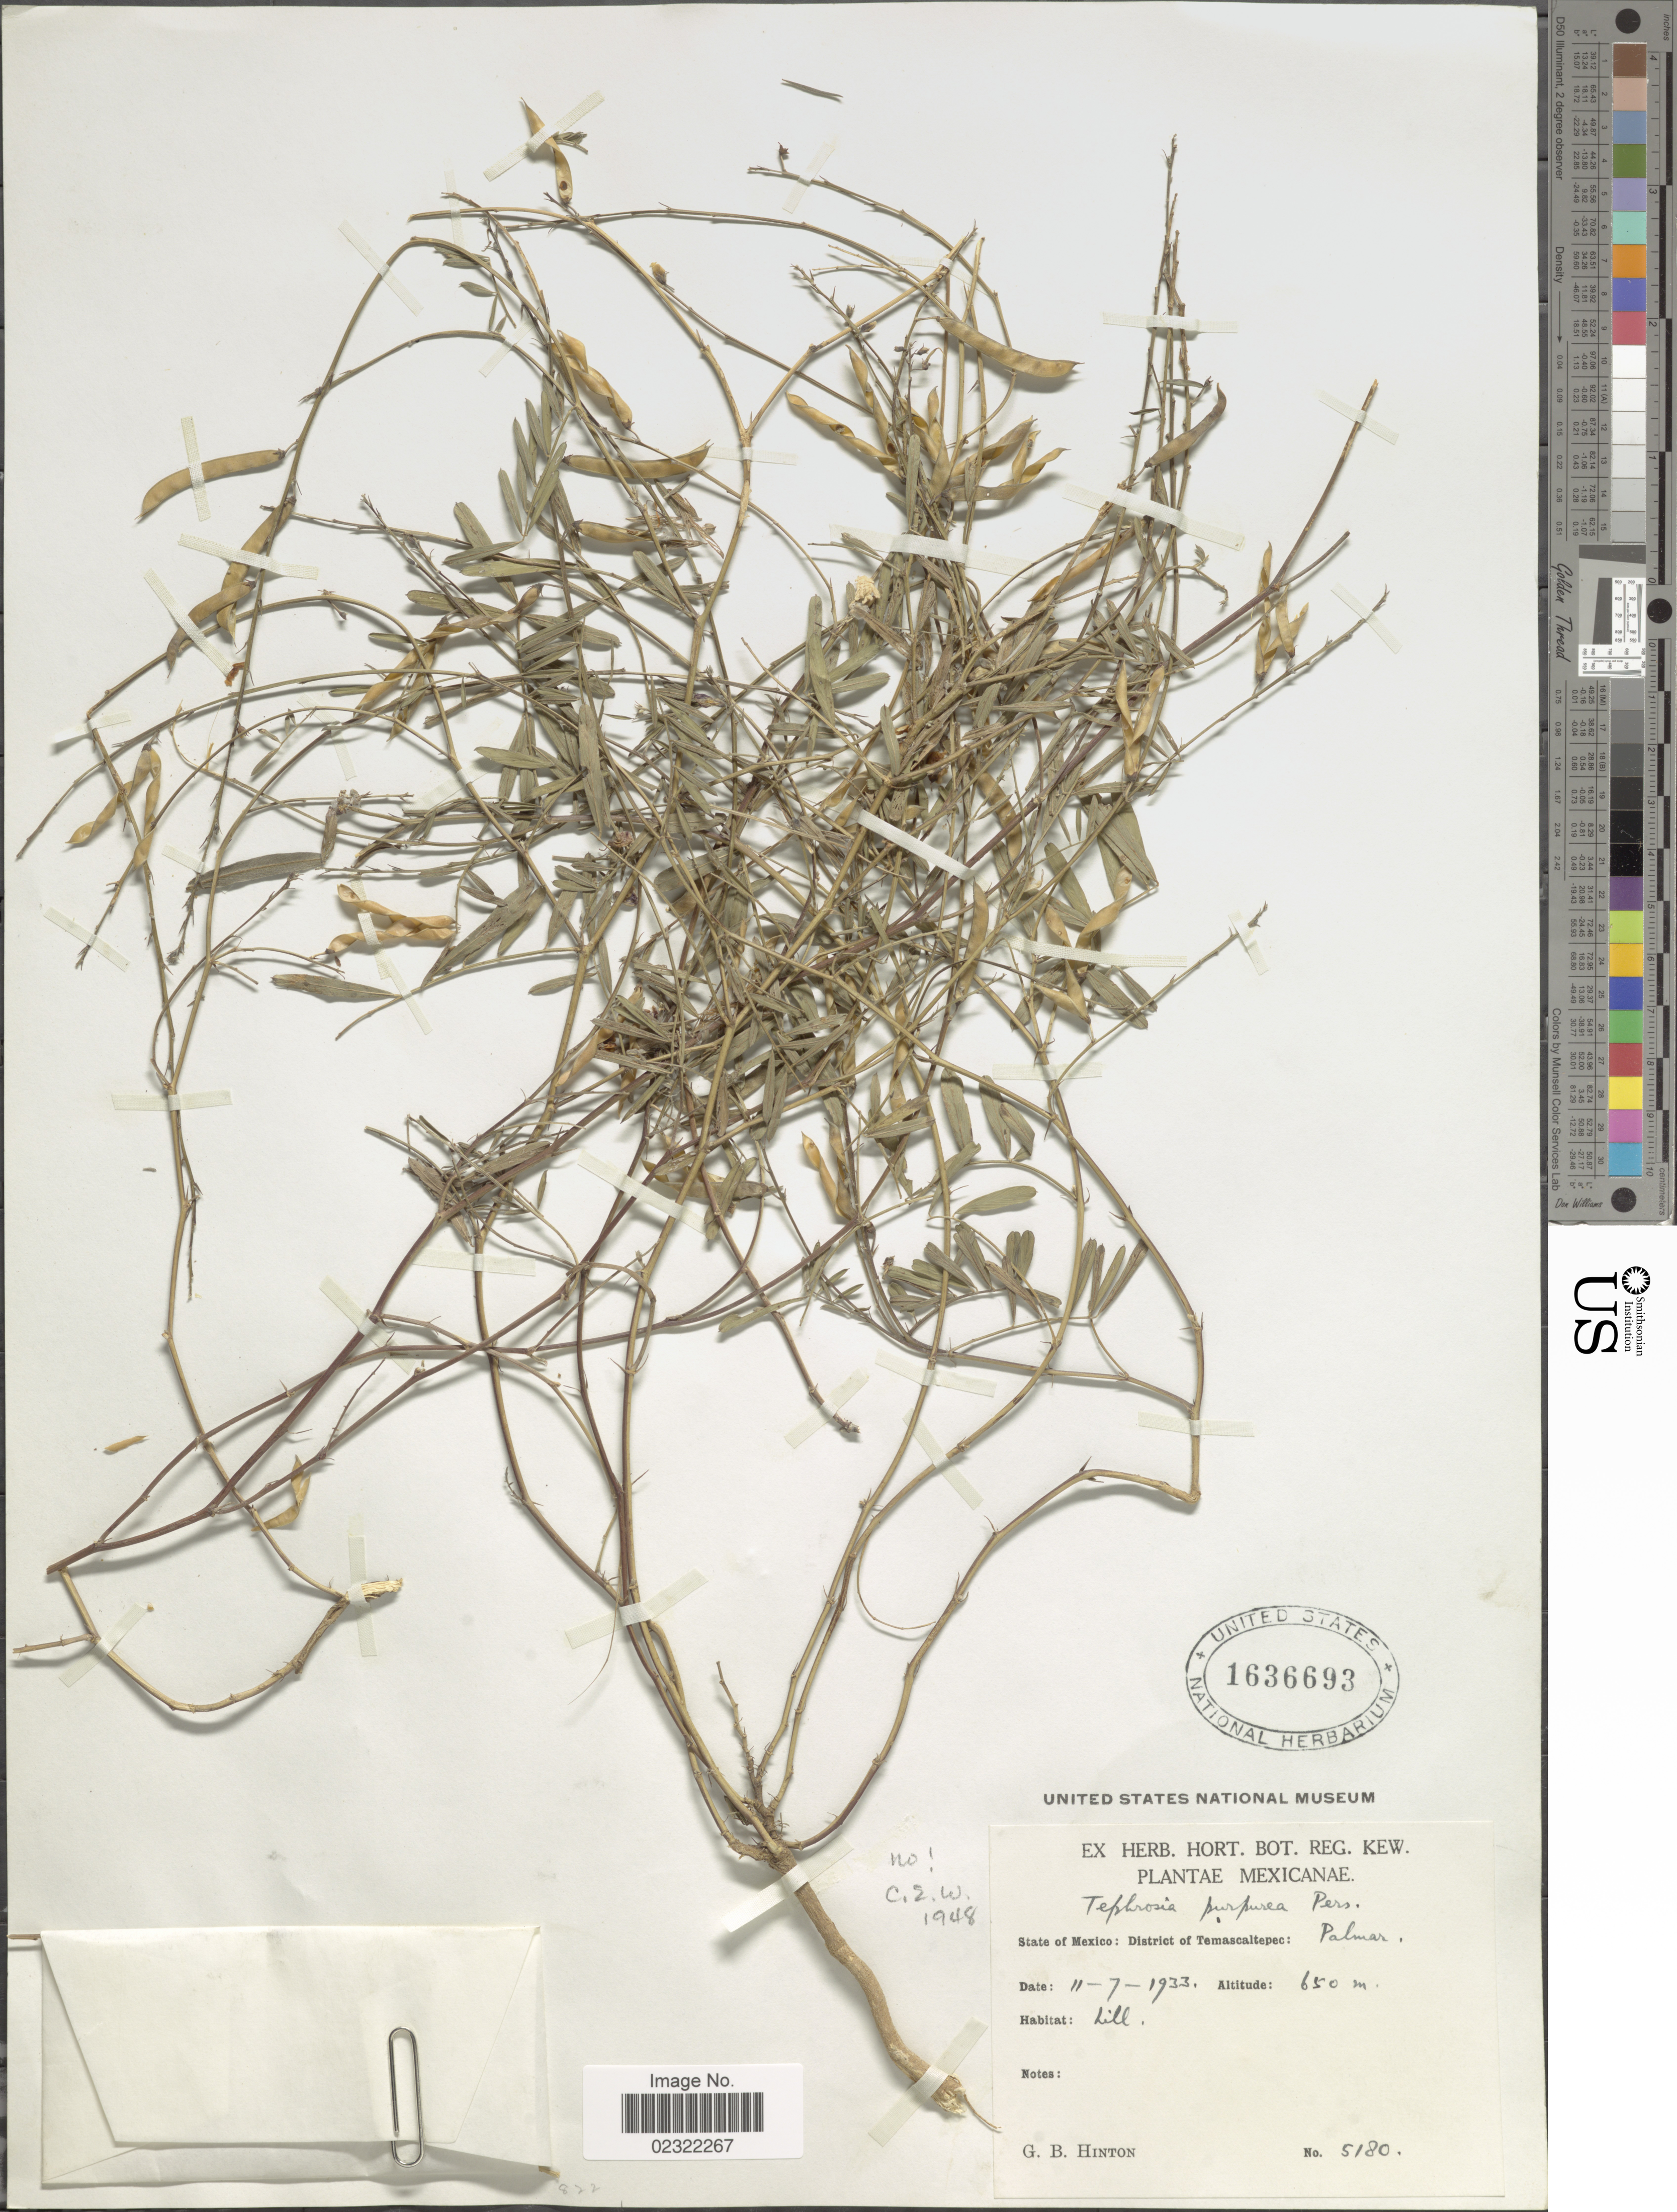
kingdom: Plantae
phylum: Tracheophyta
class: Magnoliopsida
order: Fabales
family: Fabaceae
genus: Tephrosia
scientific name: Tephrosia cinerea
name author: (L.) Pers.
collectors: G. B. Hinton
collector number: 5180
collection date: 1933-07-11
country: Mexico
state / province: México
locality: State of Mexico: District of Temascaltepec: Palmar.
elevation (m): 650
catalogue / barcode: US 1636693